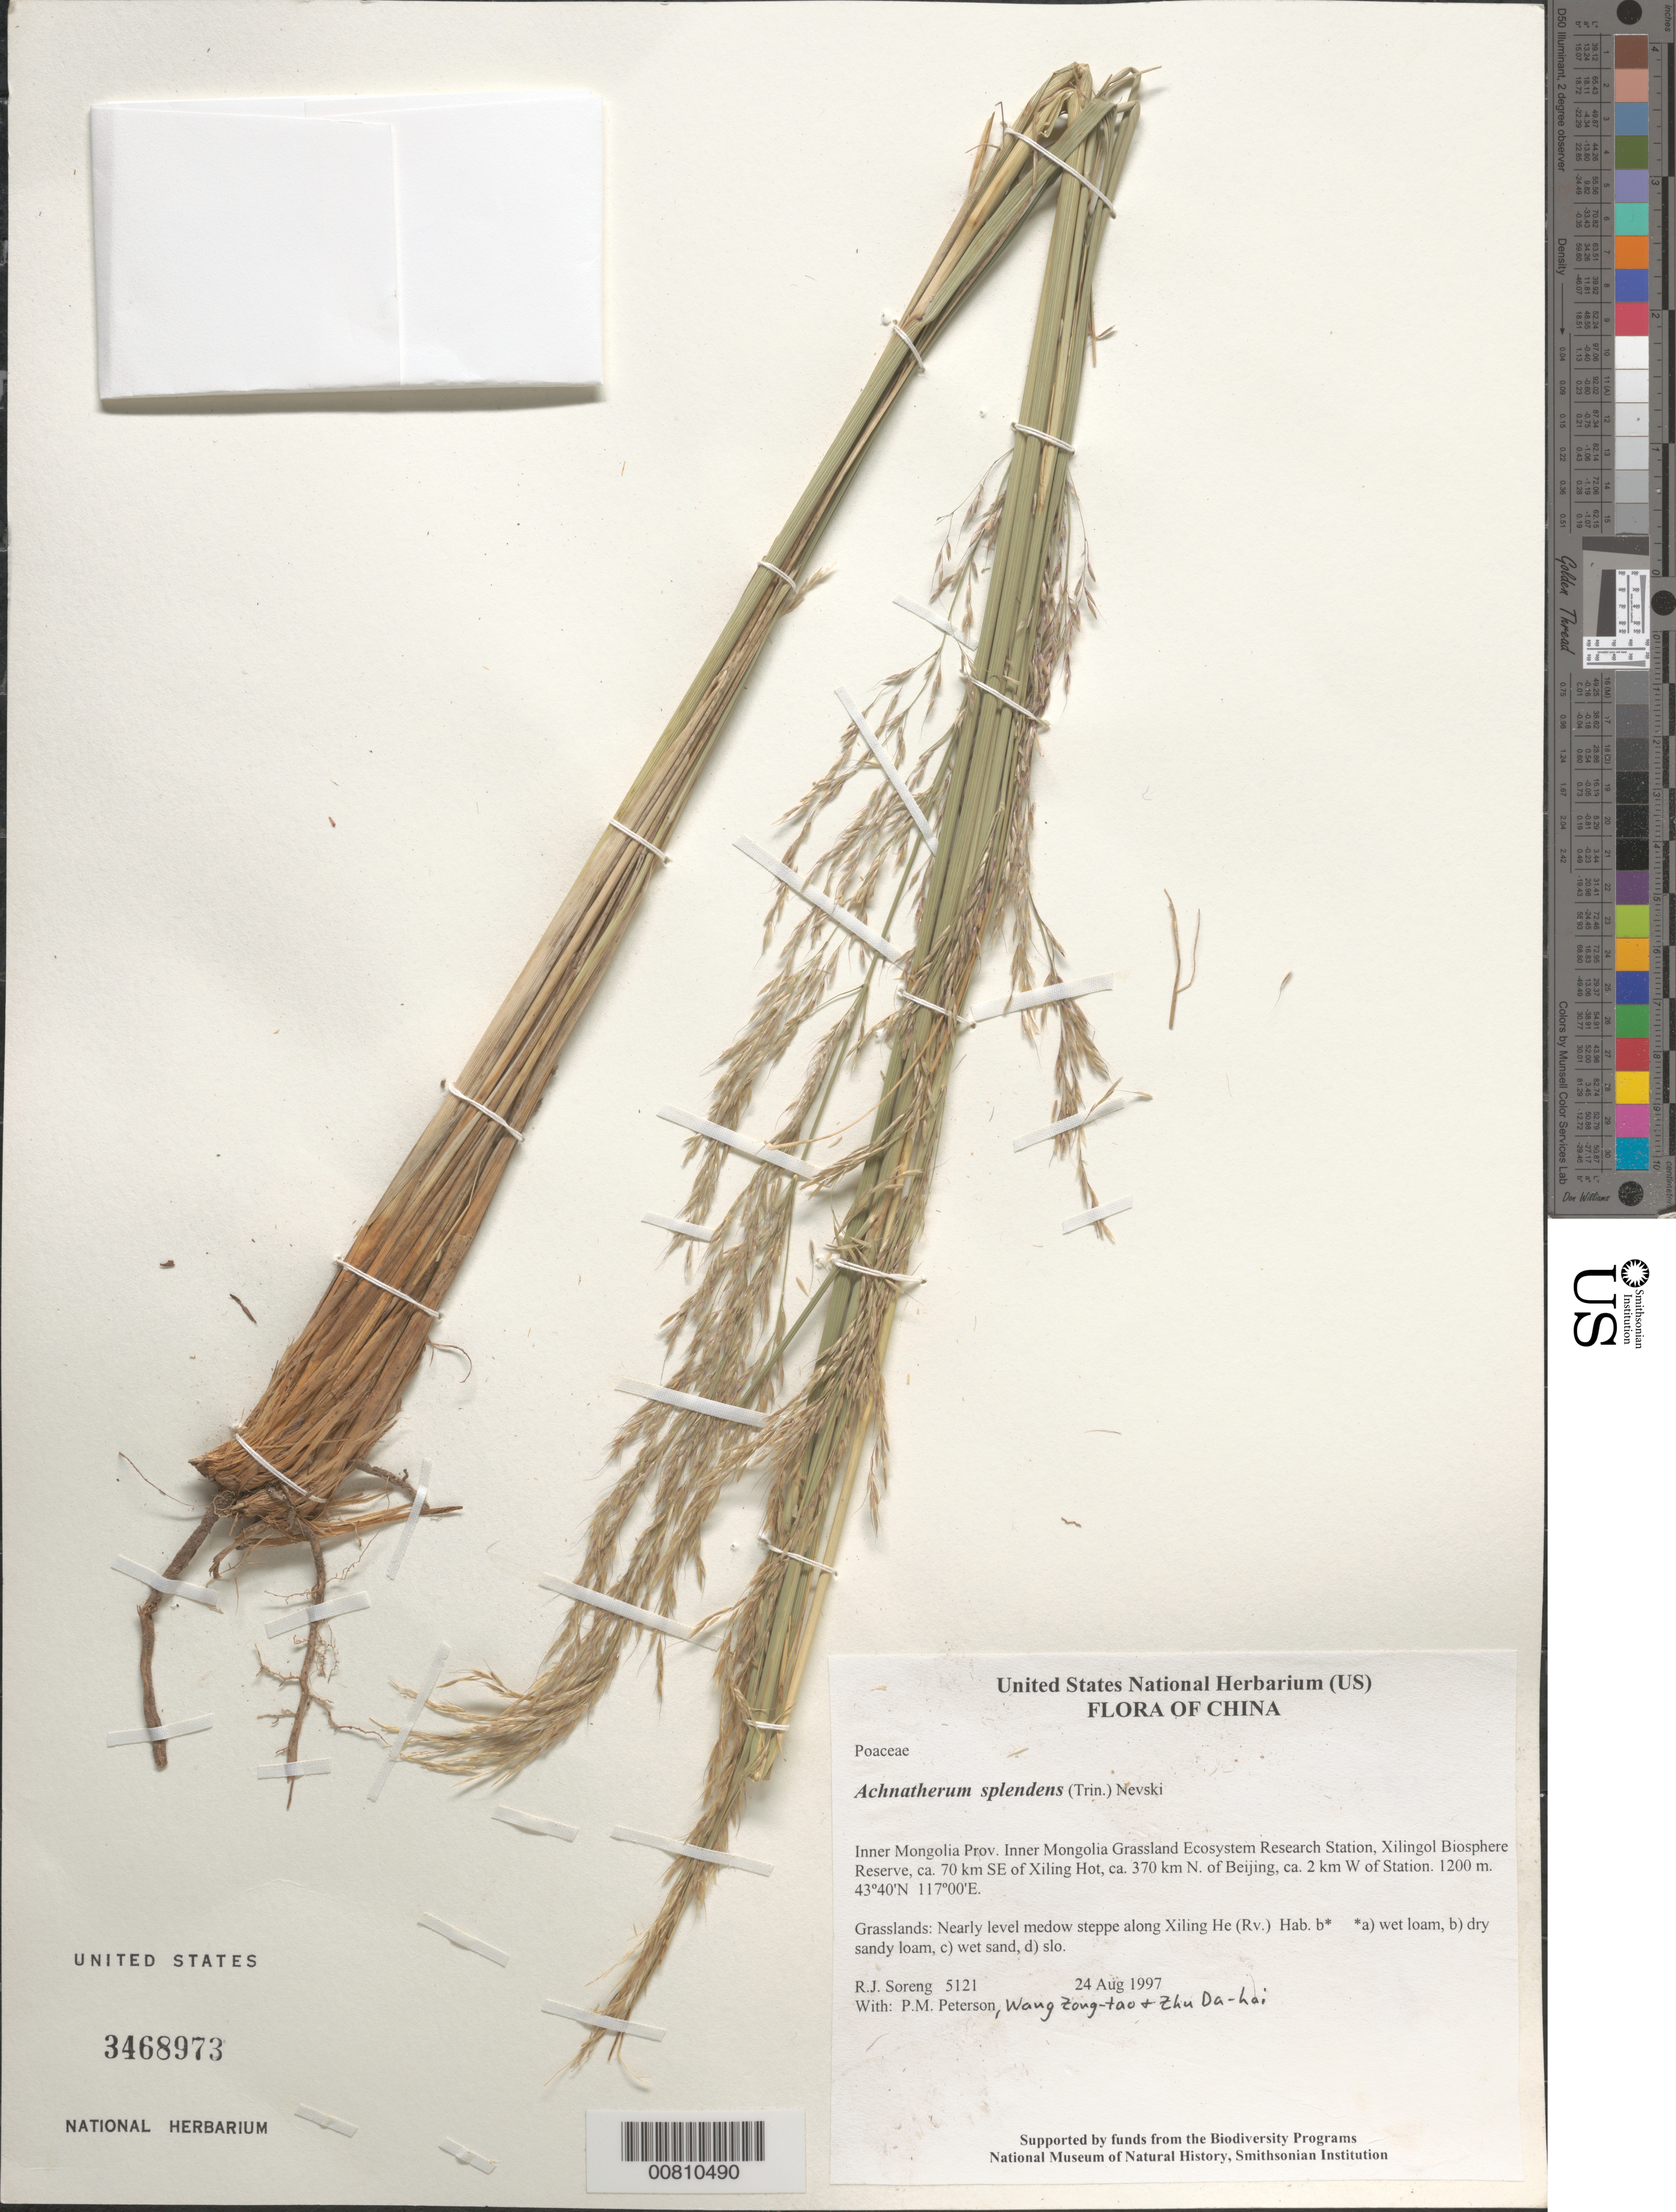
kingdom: Plantae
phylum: Tracheophyta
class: Liliopsida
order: Poales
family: Poaceae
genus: Neotrinia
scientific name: Neotrinia splendens (Trin.) M. Nobis, P.D. Gudkova & A. Nowak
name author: (Trin.)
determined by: Soreng, Robert J., Research Associate (BOT), Smithsonian Institution - National Museum of Natural History (UNITED STATES)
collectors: R. J. Soreng, P. M. Peterson & Zhu Da-hai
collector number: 5121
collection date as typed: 24 Aug 1997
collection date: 1997-08-24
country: China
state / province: Nei Monggol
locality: Inner Mongolia Grassland Ecosystem Research Station, Xilingol Biosphere Reserve, ca. 70 km SE of Xiling Hot, ca. 370 km N. of Beijing, ca. 2 km W of Station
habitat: Grasslands: Nearly level medow steppe along Xiling He (Rv.) Hab. b* *a) wet loam, b) dry sandy loam, c) wet sand, d) slo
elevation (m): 1200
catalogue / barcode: US 3468973